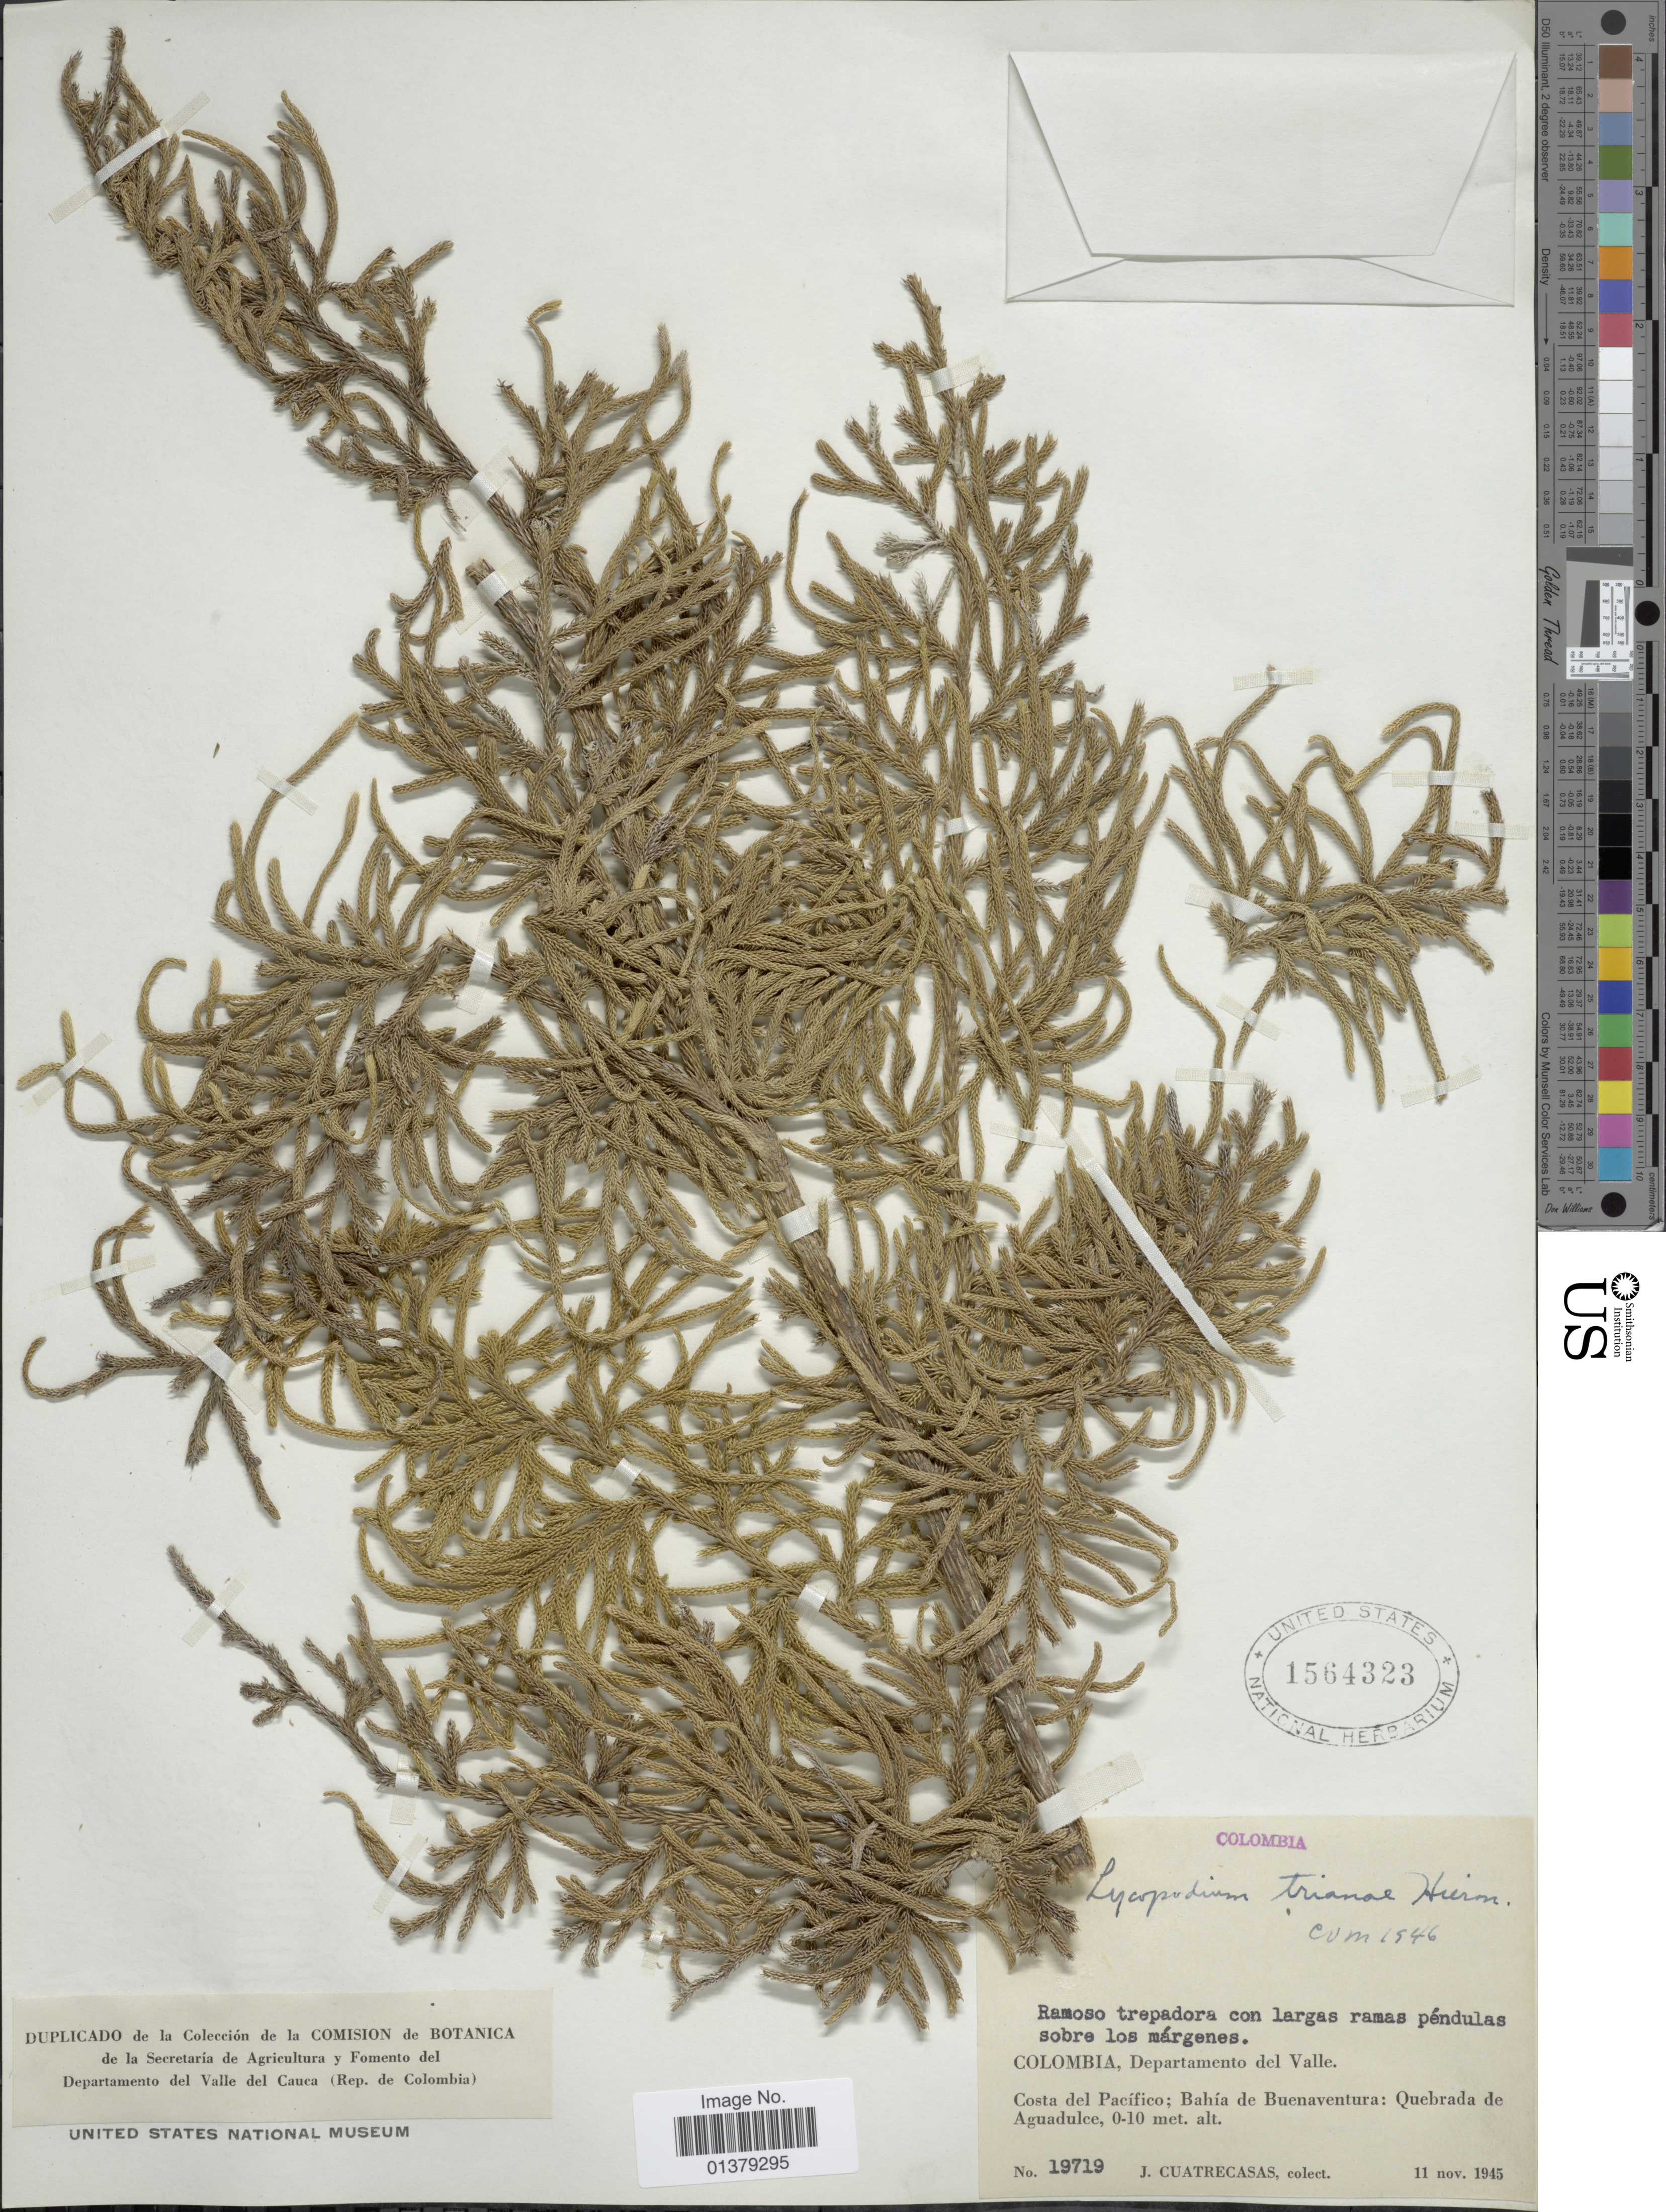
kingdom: Plantae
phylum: Tracheophyta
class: Lycopodiopsida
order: Lycopodiales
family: Lycopodiaceae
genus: Palhinhaea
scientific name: Palhinhaea trianae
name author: (Hieron.) Holub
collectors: J. Cuatrecasas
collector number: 19719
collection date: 1945-11-11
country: Colombia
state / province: Valle del Cauca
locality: Departamento del Valle, Costa del Pacifico; Bahía de Buenaventura: Quebrada de Aguadulce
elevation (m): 0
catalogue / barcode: US 1564323